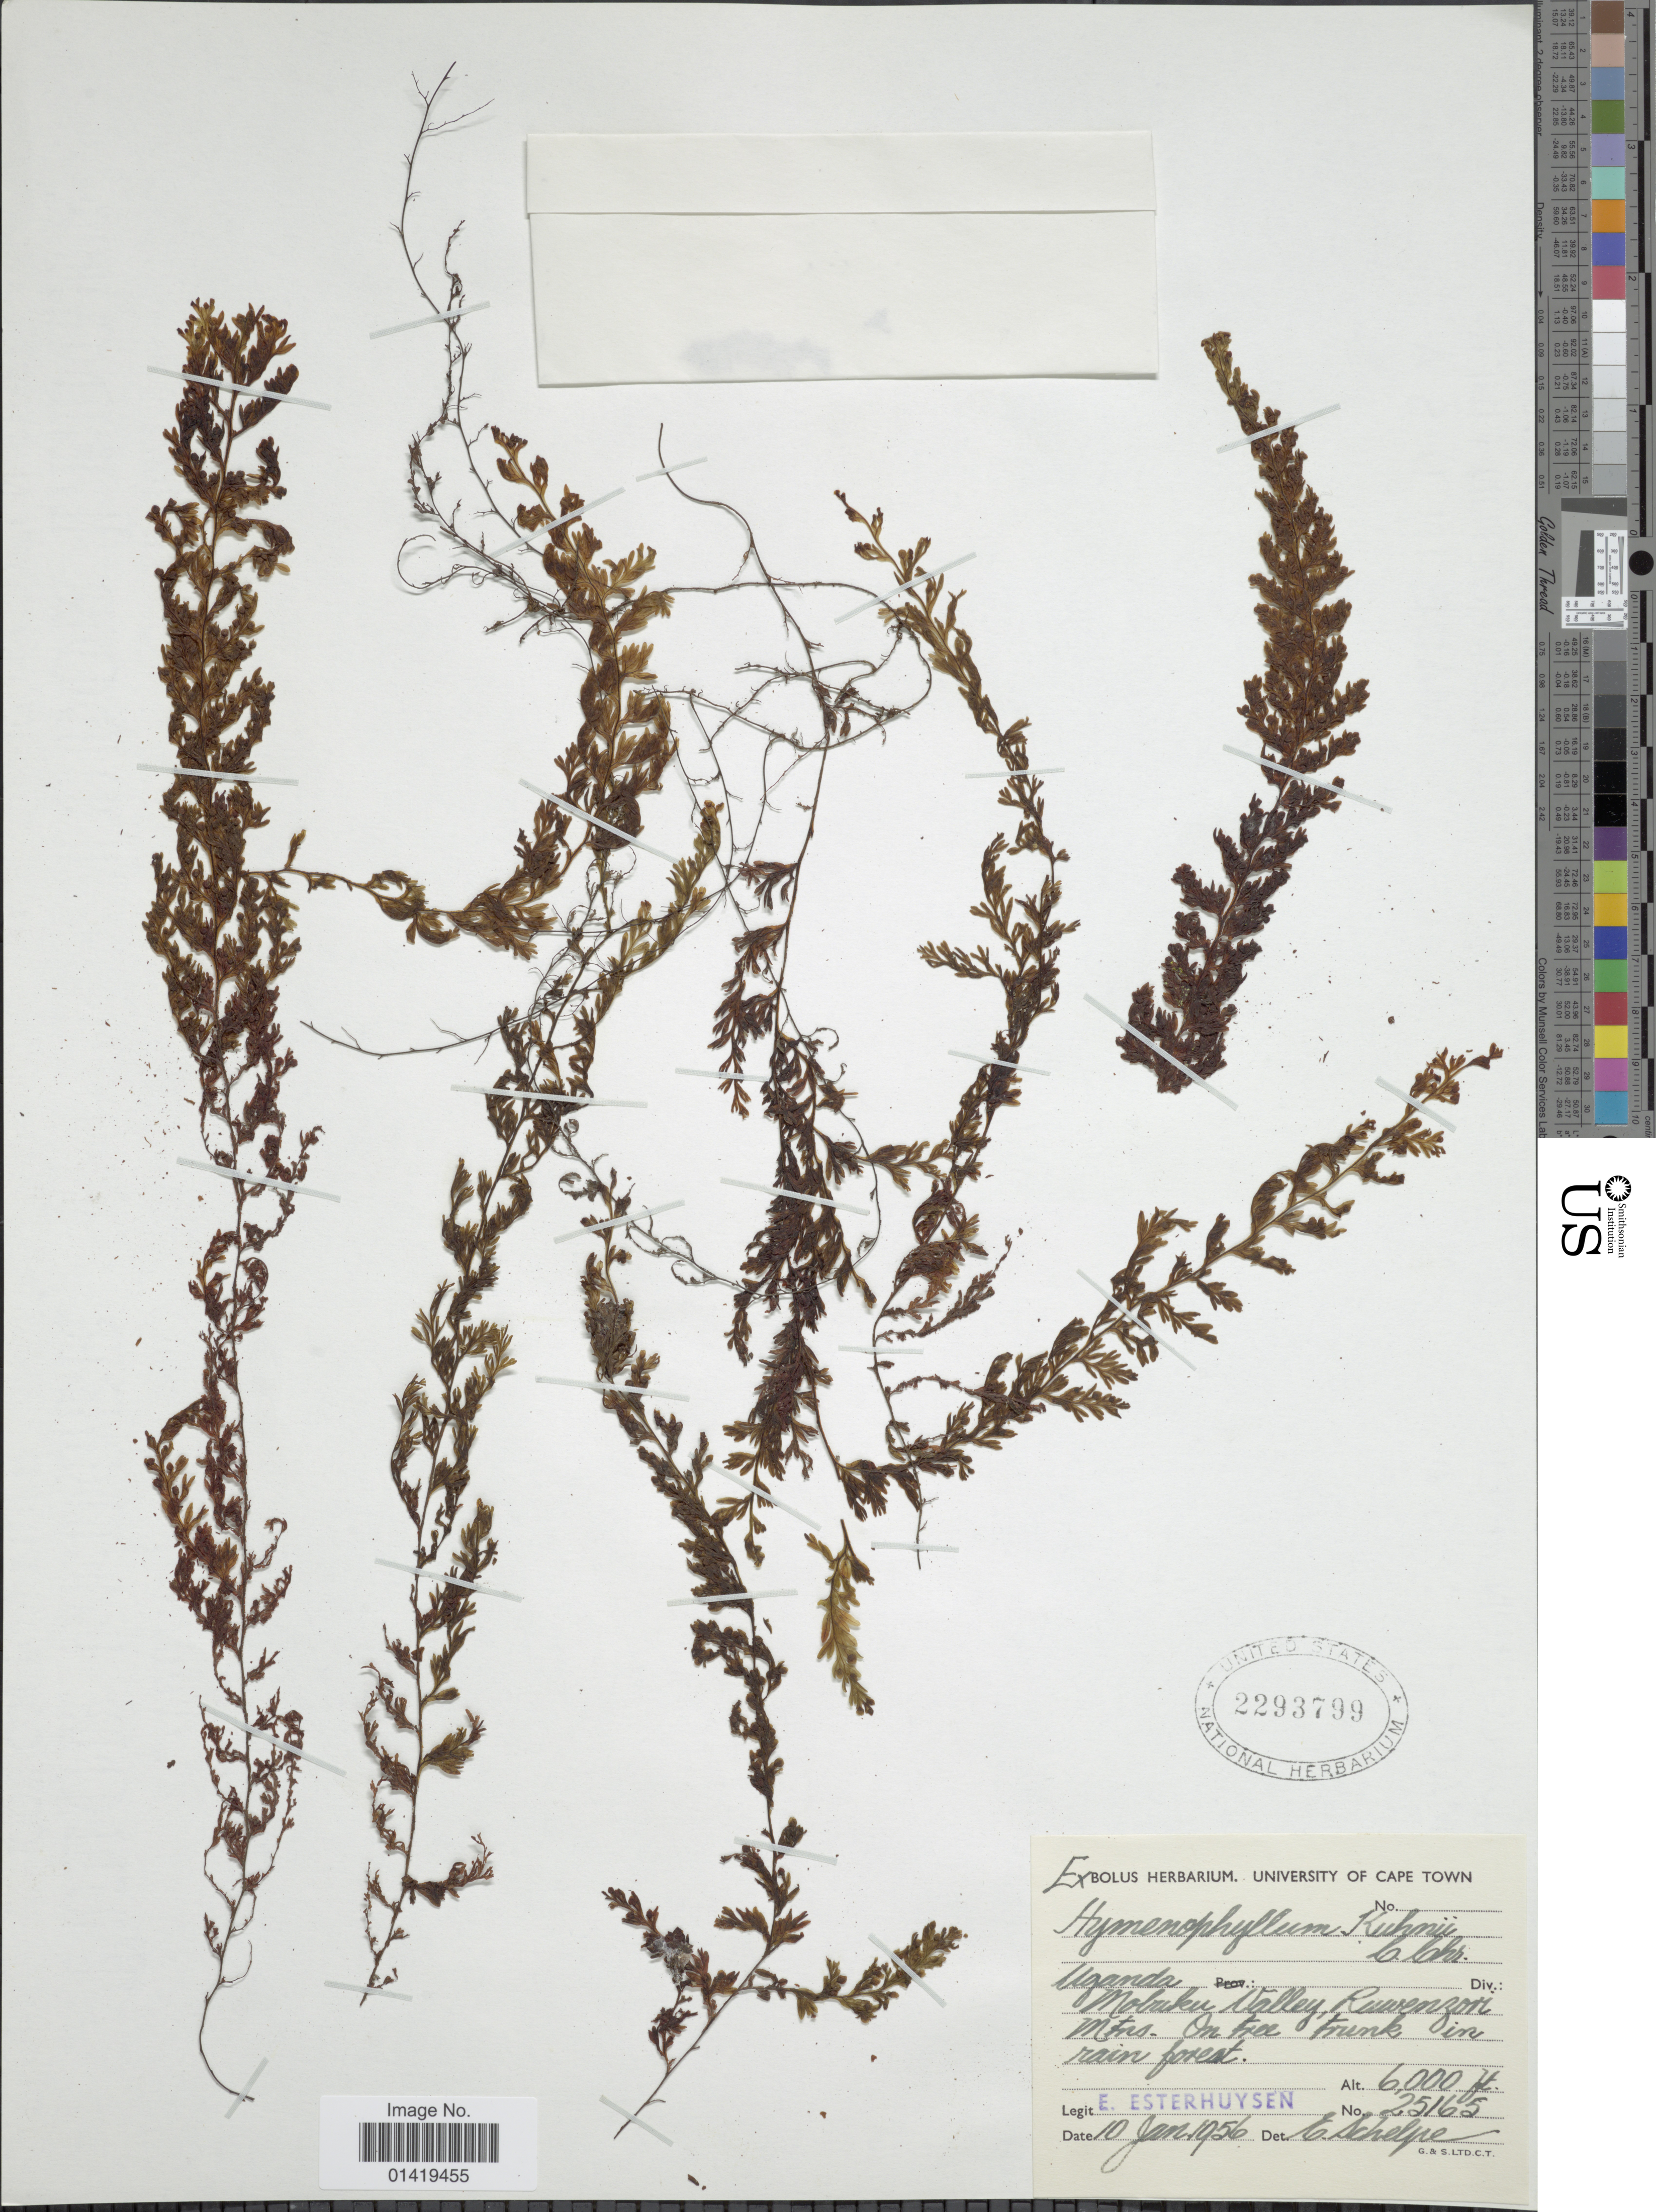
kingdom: Plantae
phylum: Tracheophyta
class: Polypodiopsida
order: Hymenophyllales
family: Hymenophyllaceae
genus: Hymenophyllum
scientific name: Hymenophyllum kuhnii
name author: C. Chr.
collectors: E. E. Esterhuysen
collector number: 25165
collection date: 1956-01-10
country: Uganda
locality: Mobaku Valley, Ruwenzori Mtns.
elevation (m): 1829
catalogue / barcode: US 2293799